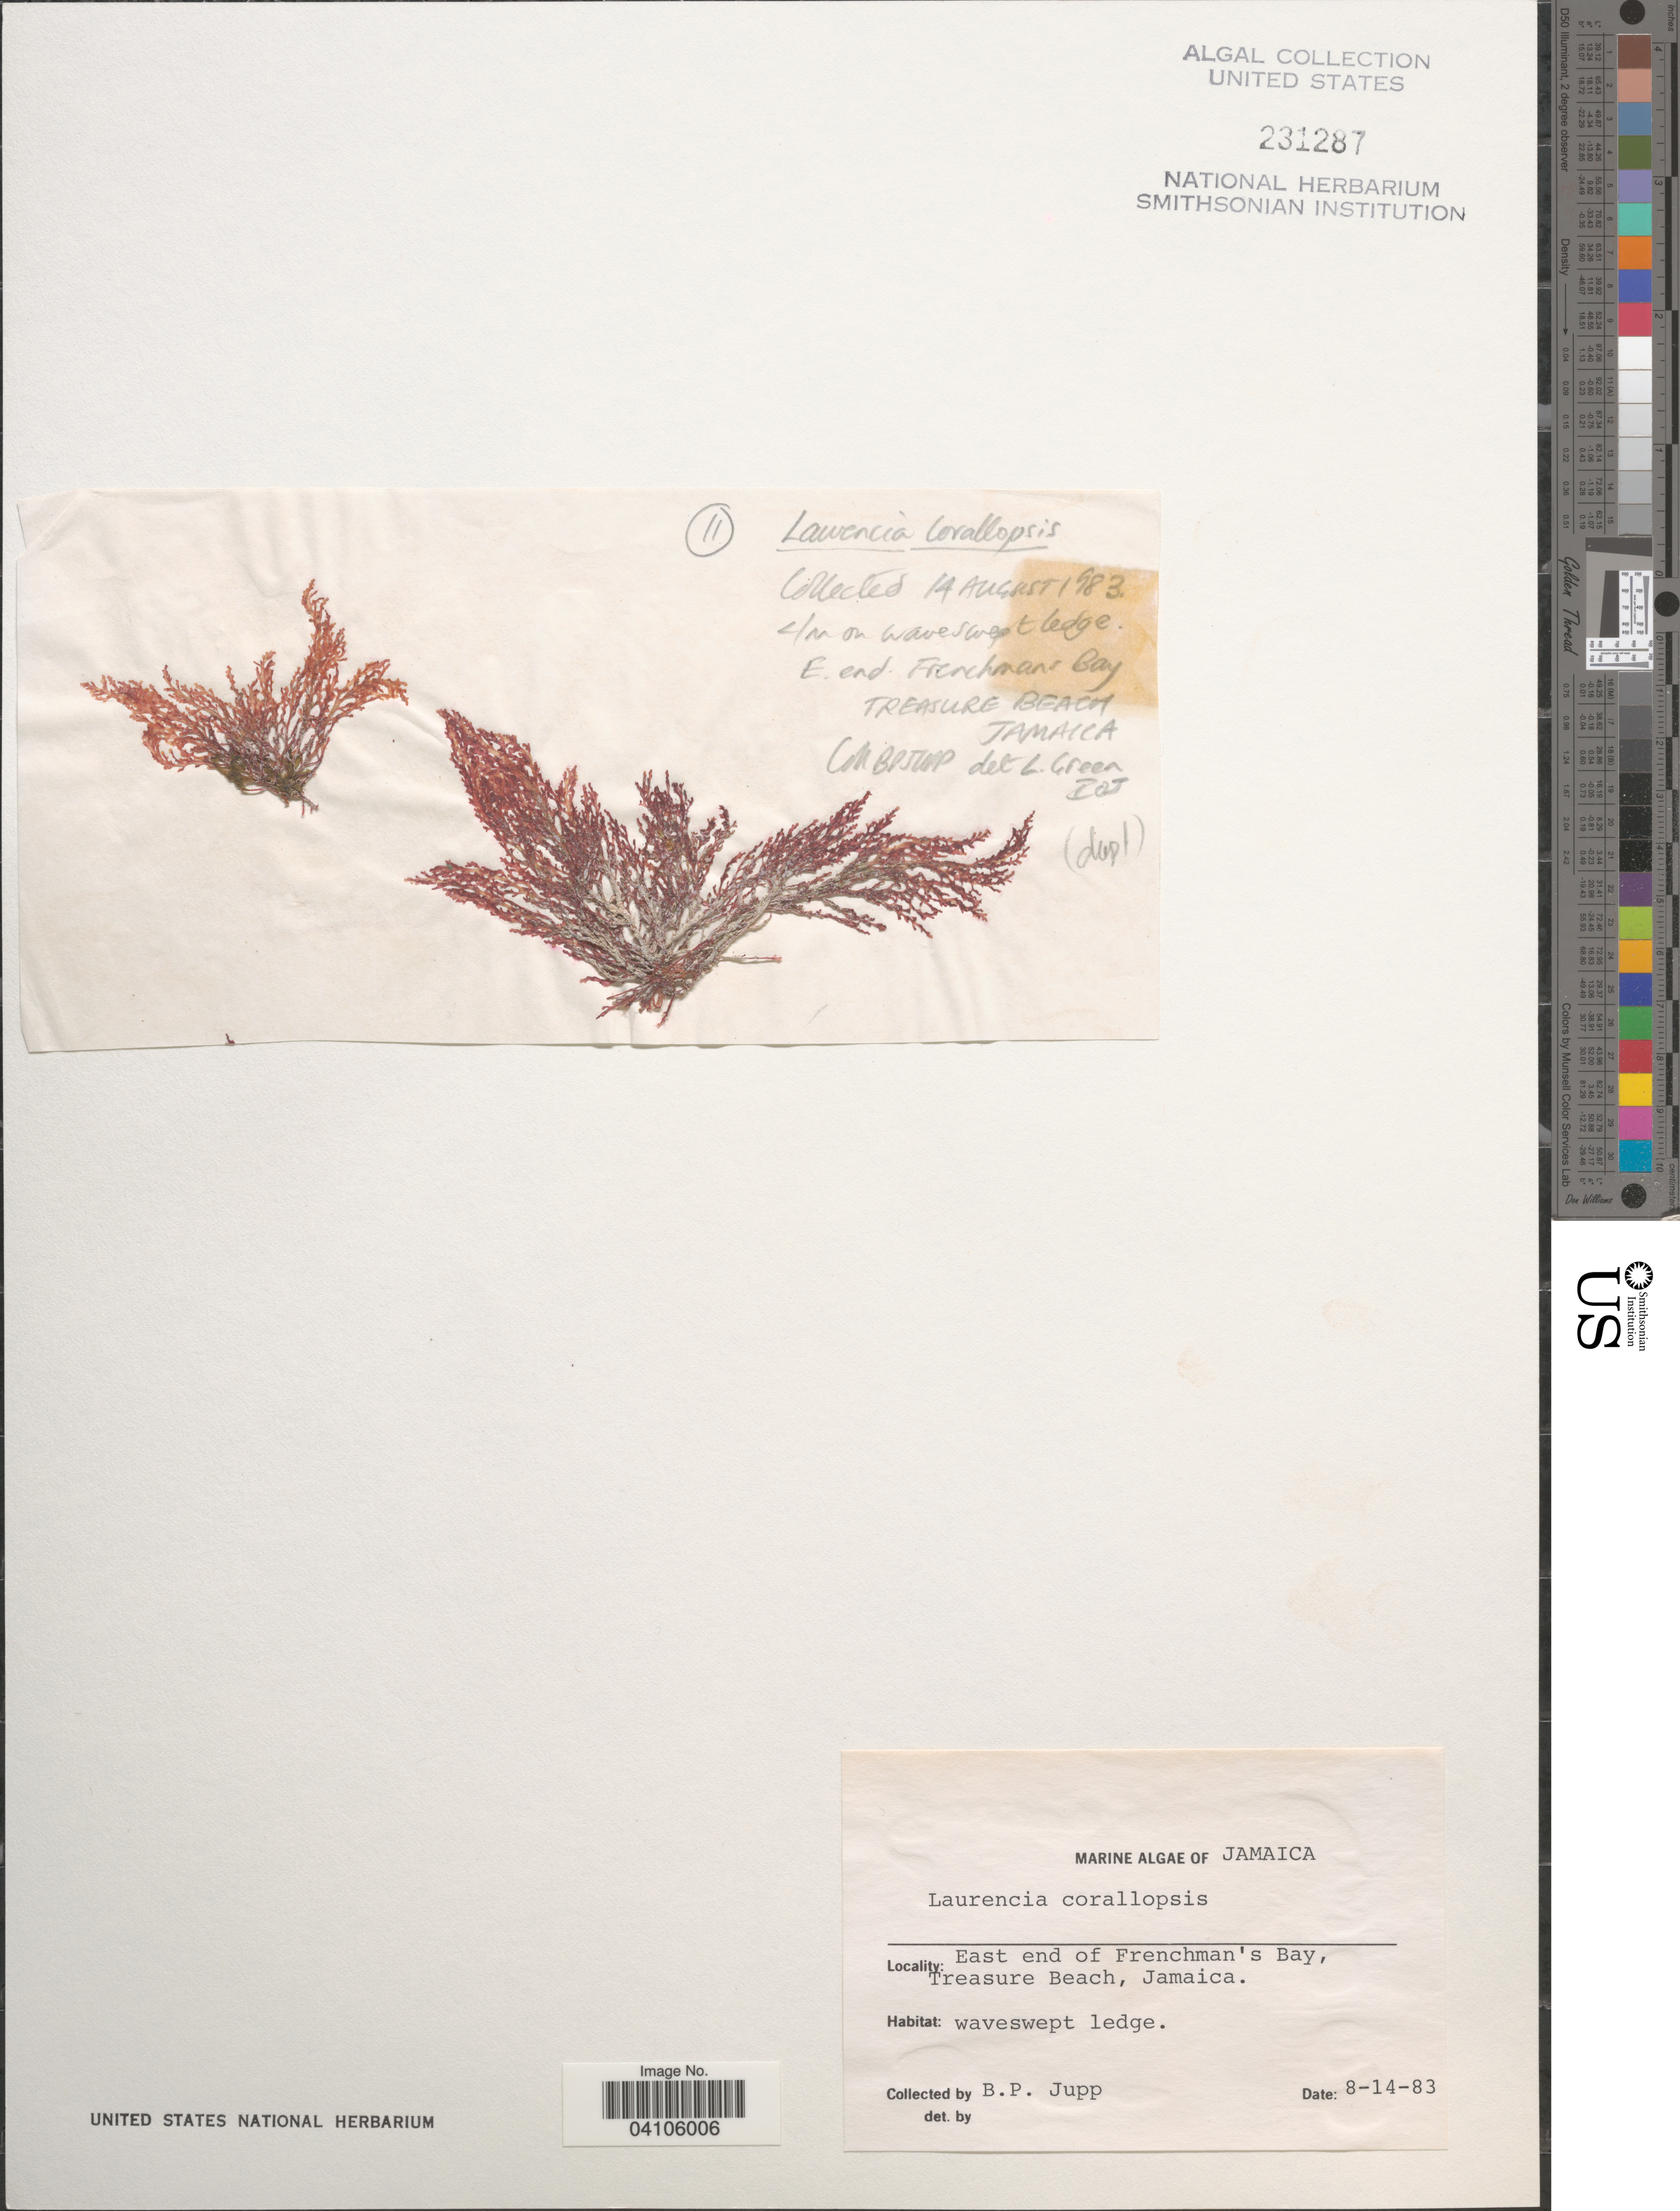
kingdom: Plantae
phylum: Rhodophyta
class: Florideophyceae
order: Ceramiales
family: Rhodomelaceae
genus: Palisada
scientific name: Palisada corallopsis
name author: (Montagne) Sentíes et al.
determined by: Algae name updating Project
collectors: B. Jupp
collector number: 11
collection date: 1983-08-14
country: Jamaica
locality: East end of Frenchman's Bay, Treasure Beach.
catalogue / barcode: US 231287